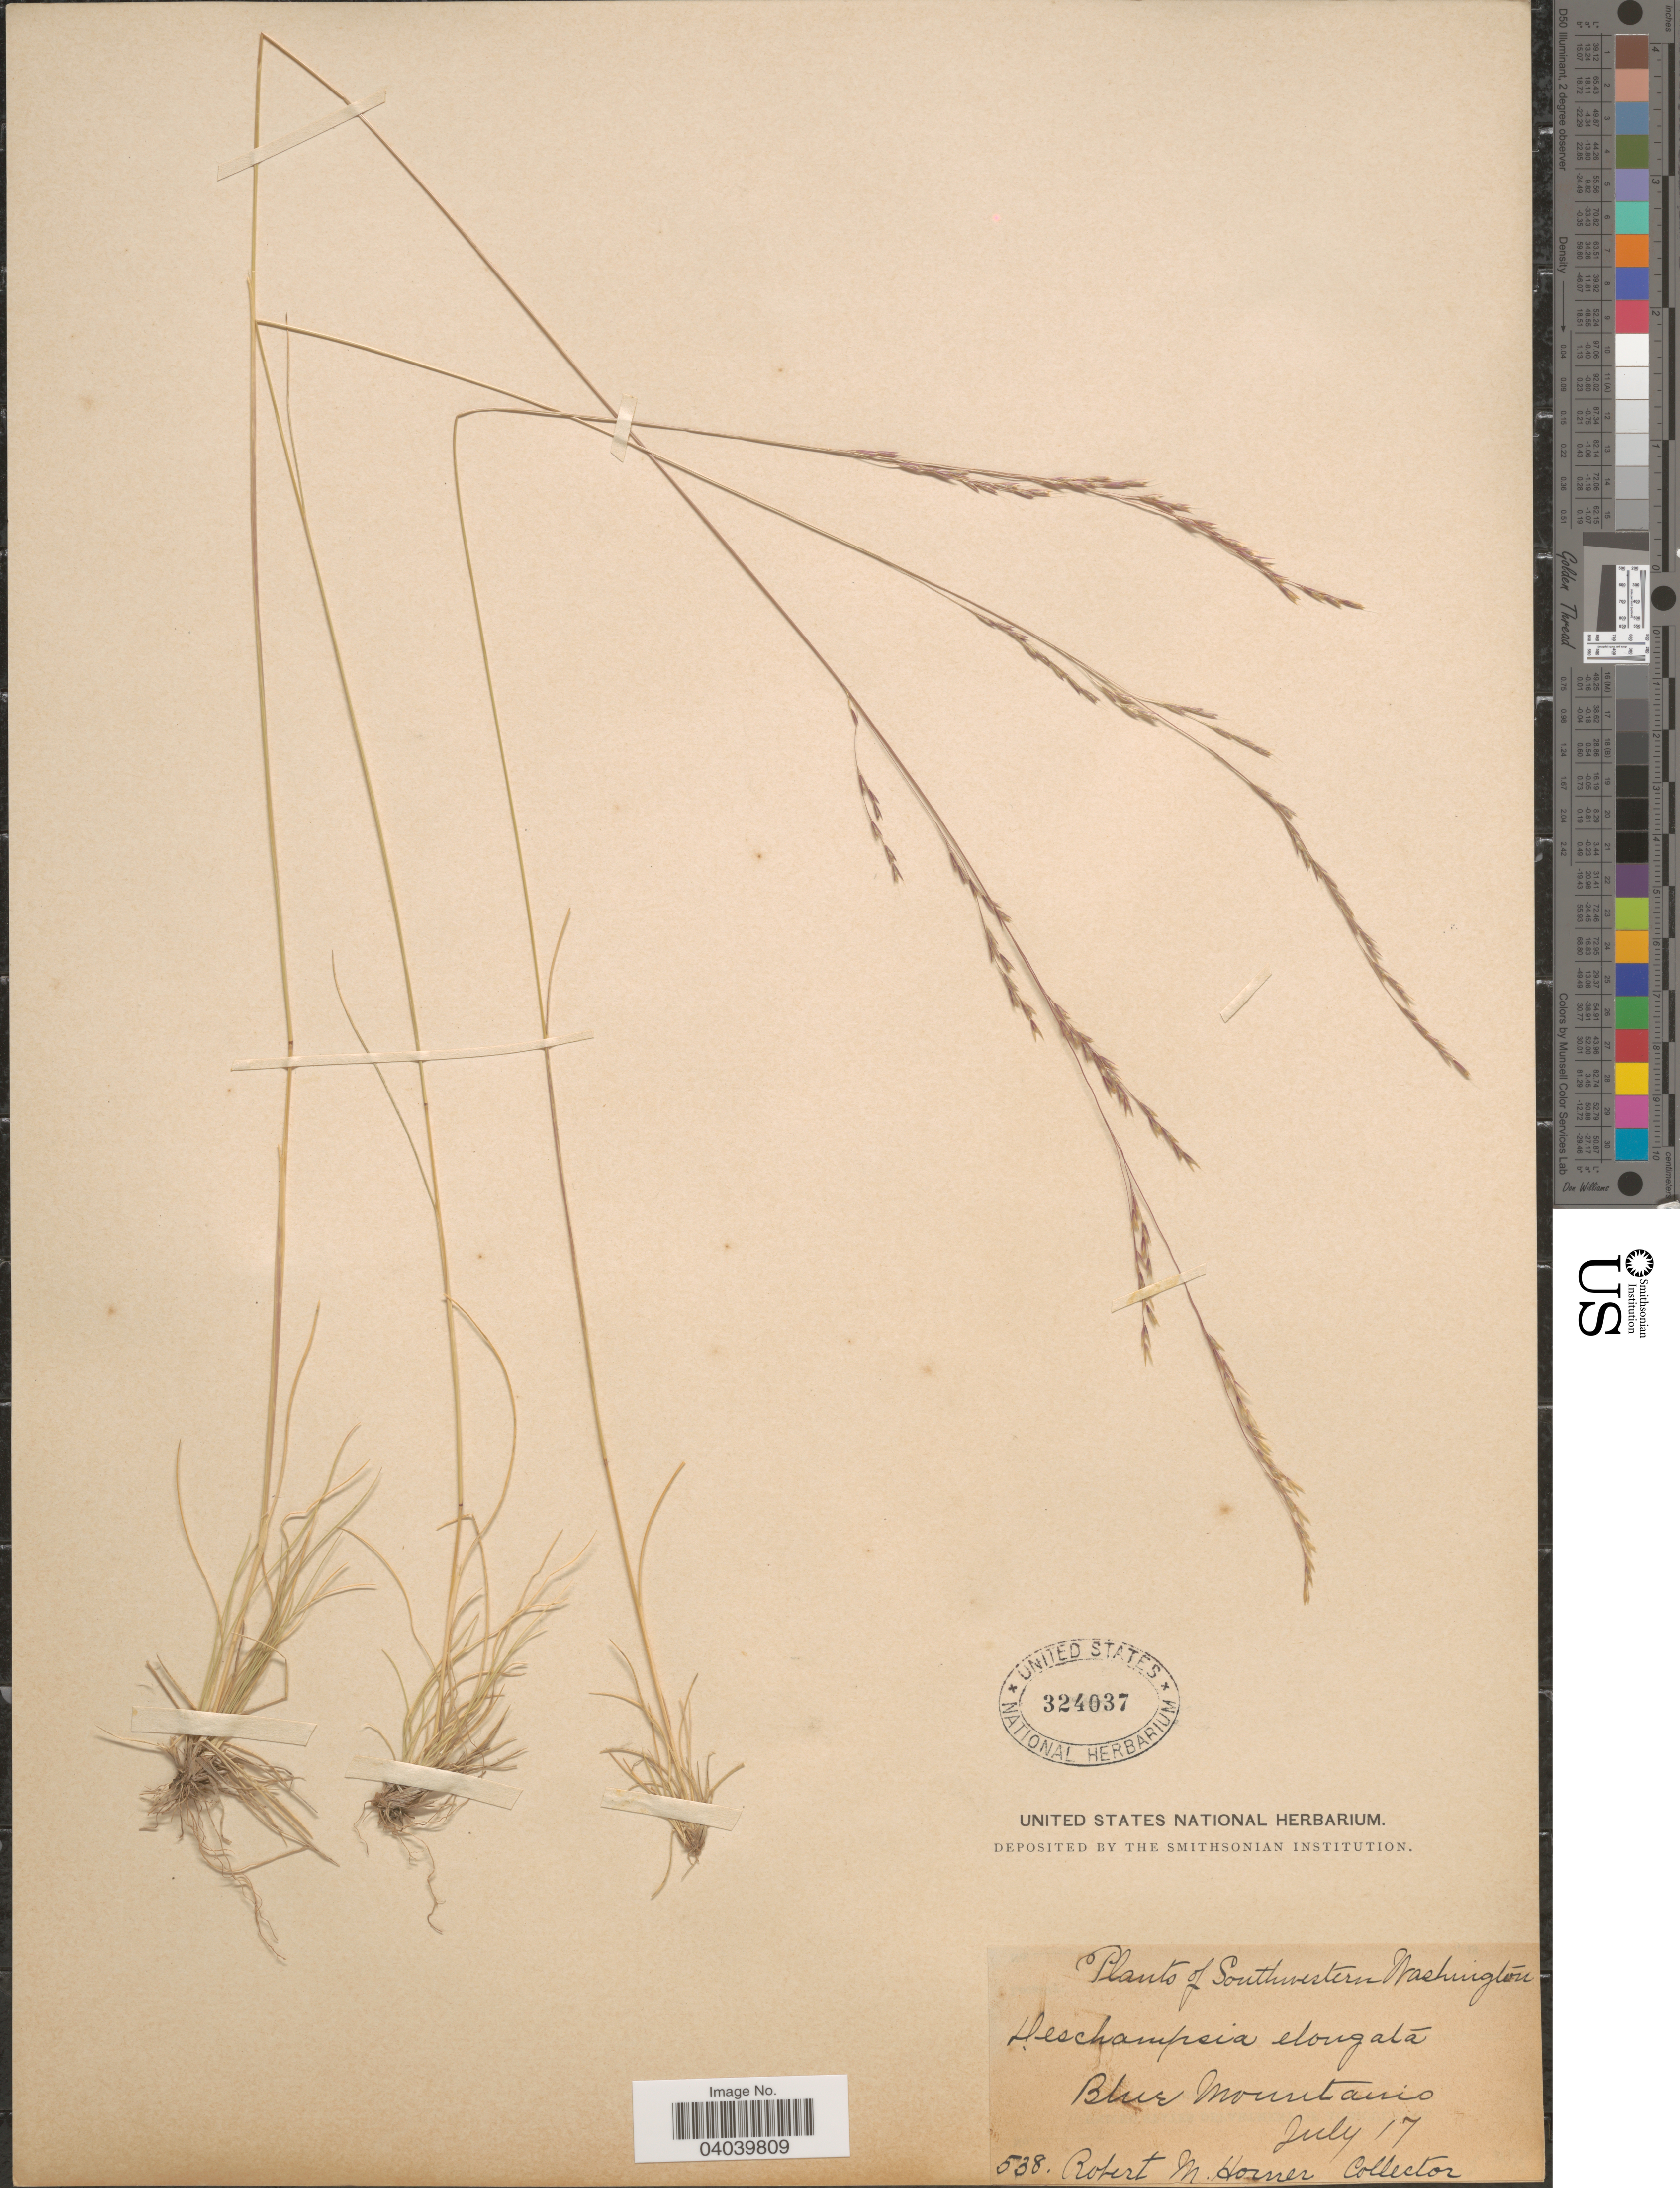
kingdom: Plantae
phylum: Tracheophyta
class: Liliopsida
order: Poales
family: Poaceae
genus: Deschampsia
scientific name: Deschampsia elongata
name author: (Hook.) Munro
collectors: R. Horner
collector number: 538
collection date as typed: Transcribed d/m/y: /7/17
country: United States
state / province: Washington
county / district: Clallam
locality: Southwestern Washington. Blue Mountains.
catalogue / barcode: US 324037